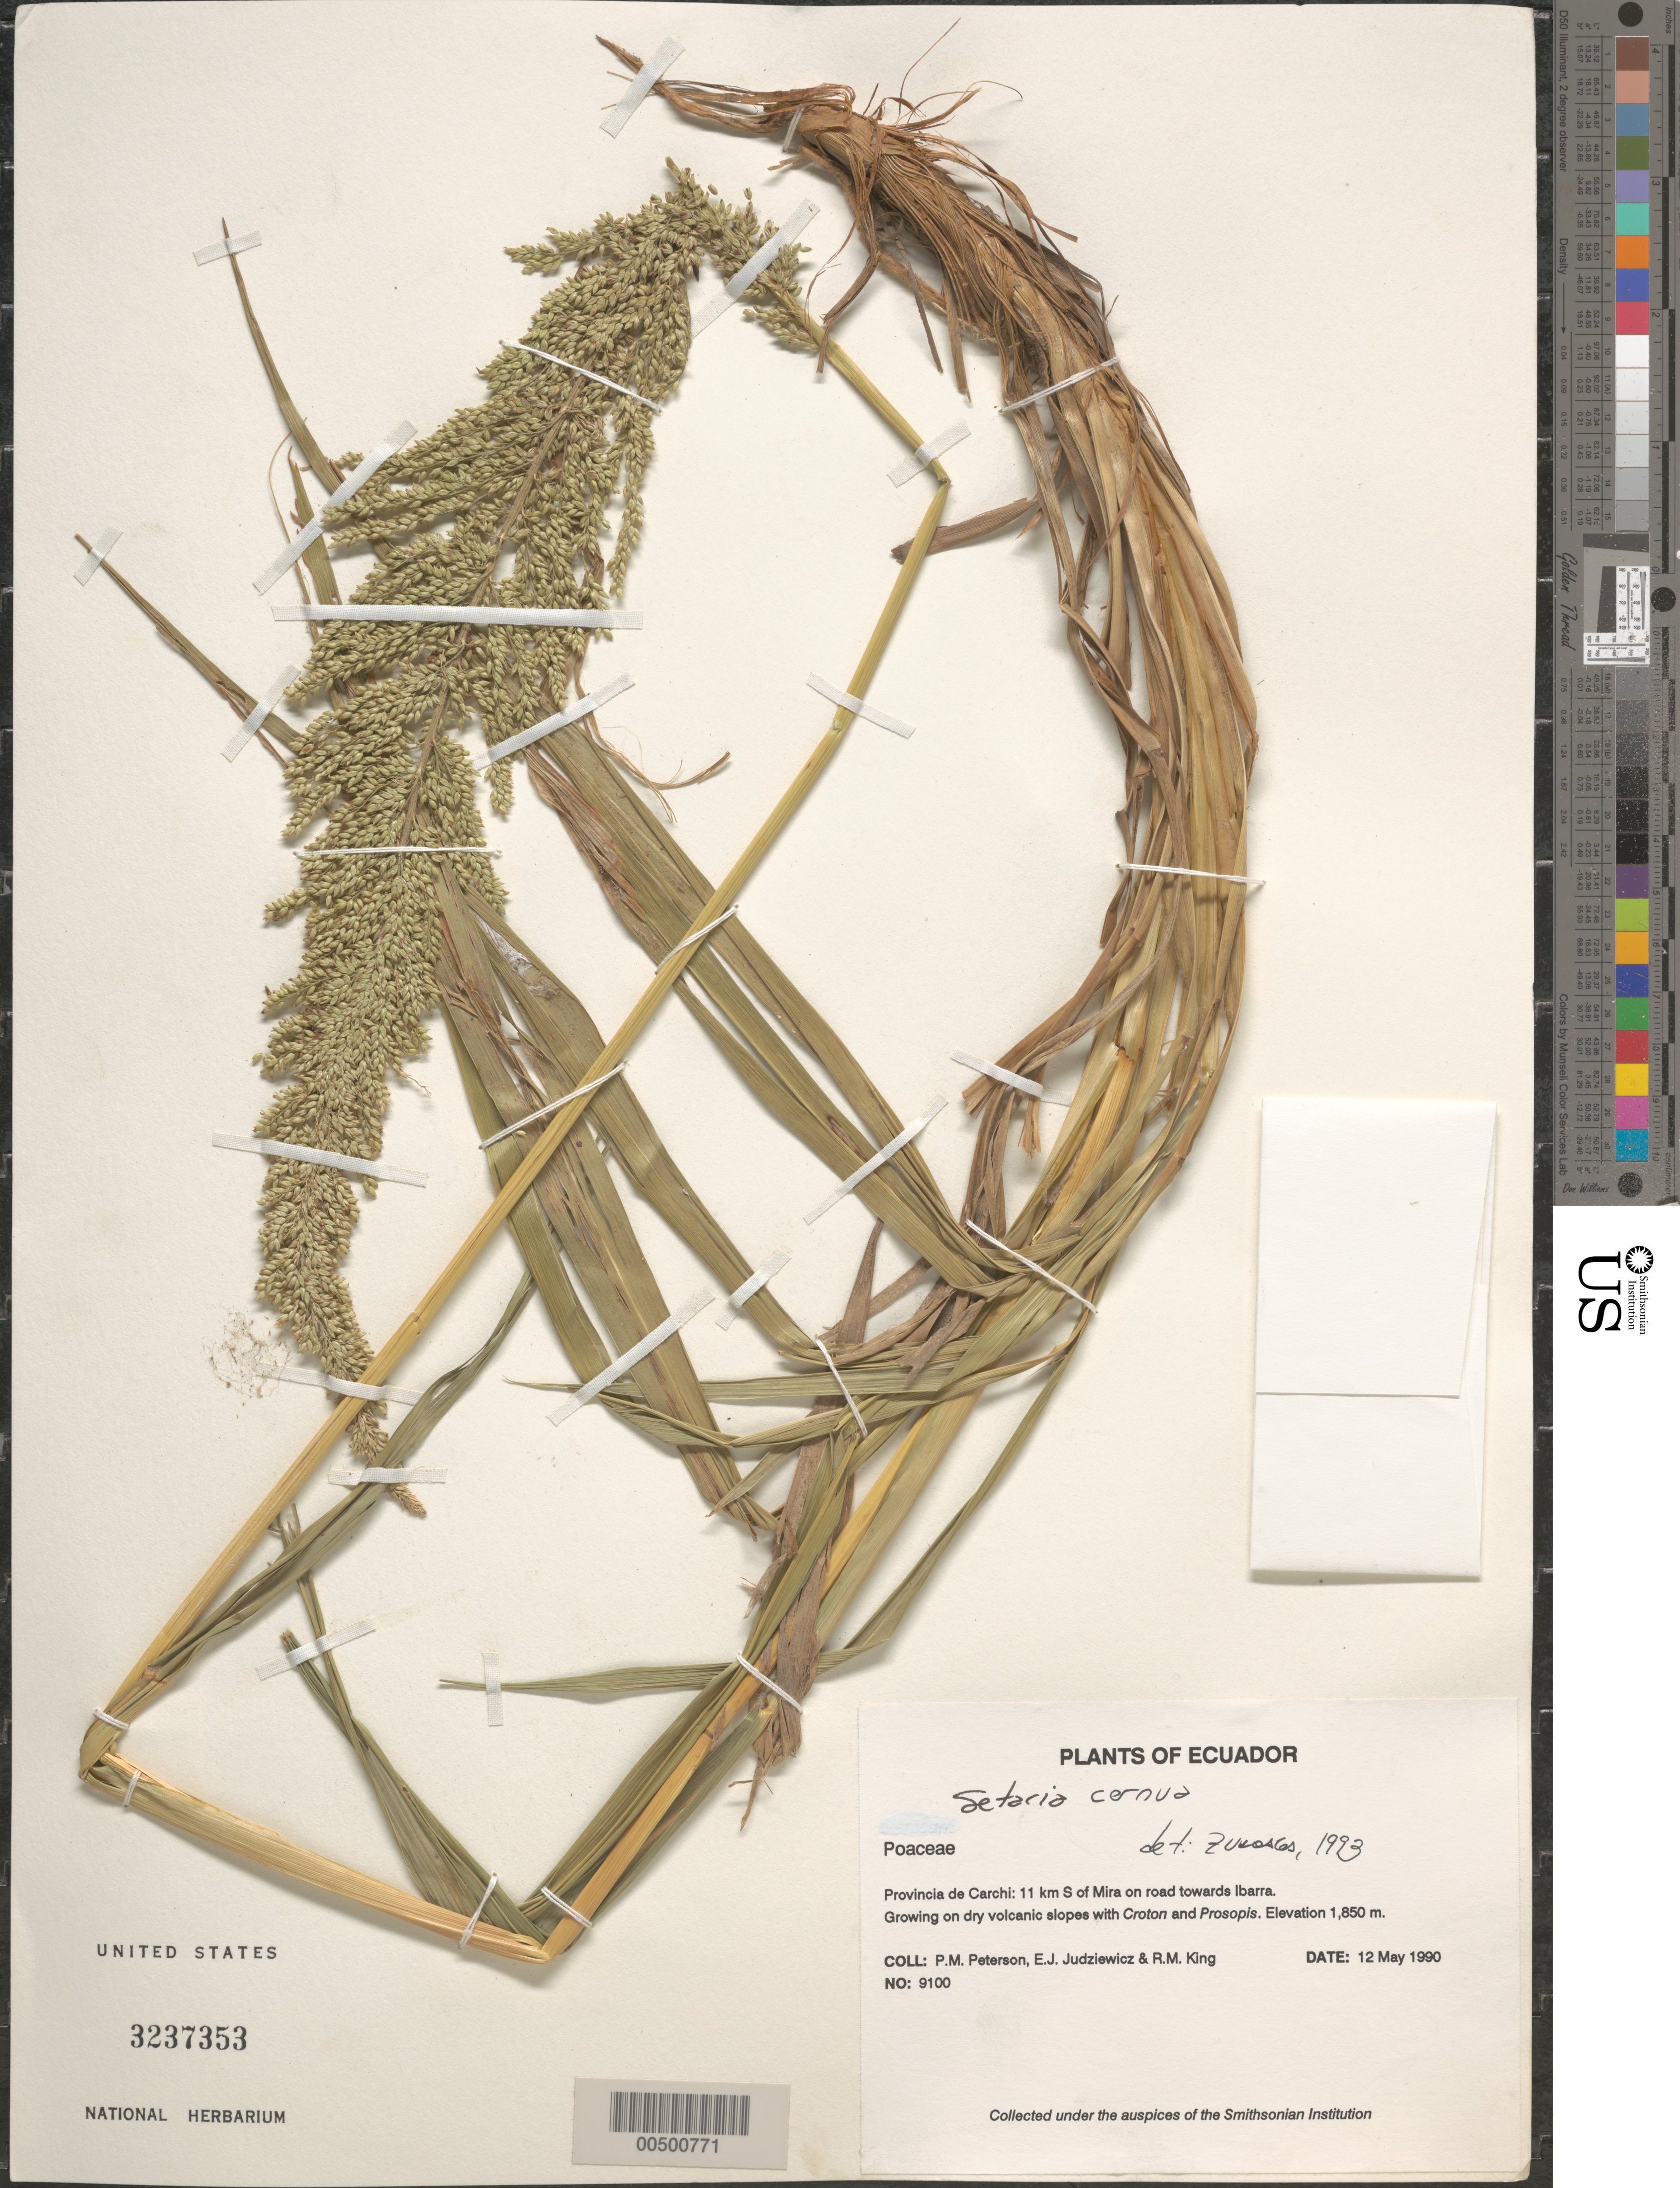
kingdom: Plantae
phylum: Tracheophyta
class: Liliopsida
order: Poales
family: Poaceae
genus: Setaria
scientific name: Setaria cernua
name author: Kunth in Humb.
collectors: P. M. Peterson, E. J. Judziewicz & R. M. King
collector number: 09100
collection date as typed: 12 May 1990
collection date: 1990-05-12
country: Ecuador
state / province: Carchi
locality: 11 km S of Mira on road towards Ibarra.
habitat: Growing on dry volcanic slopes with Croton and Prosopsis.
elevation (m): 1850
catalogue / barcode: US 3237353